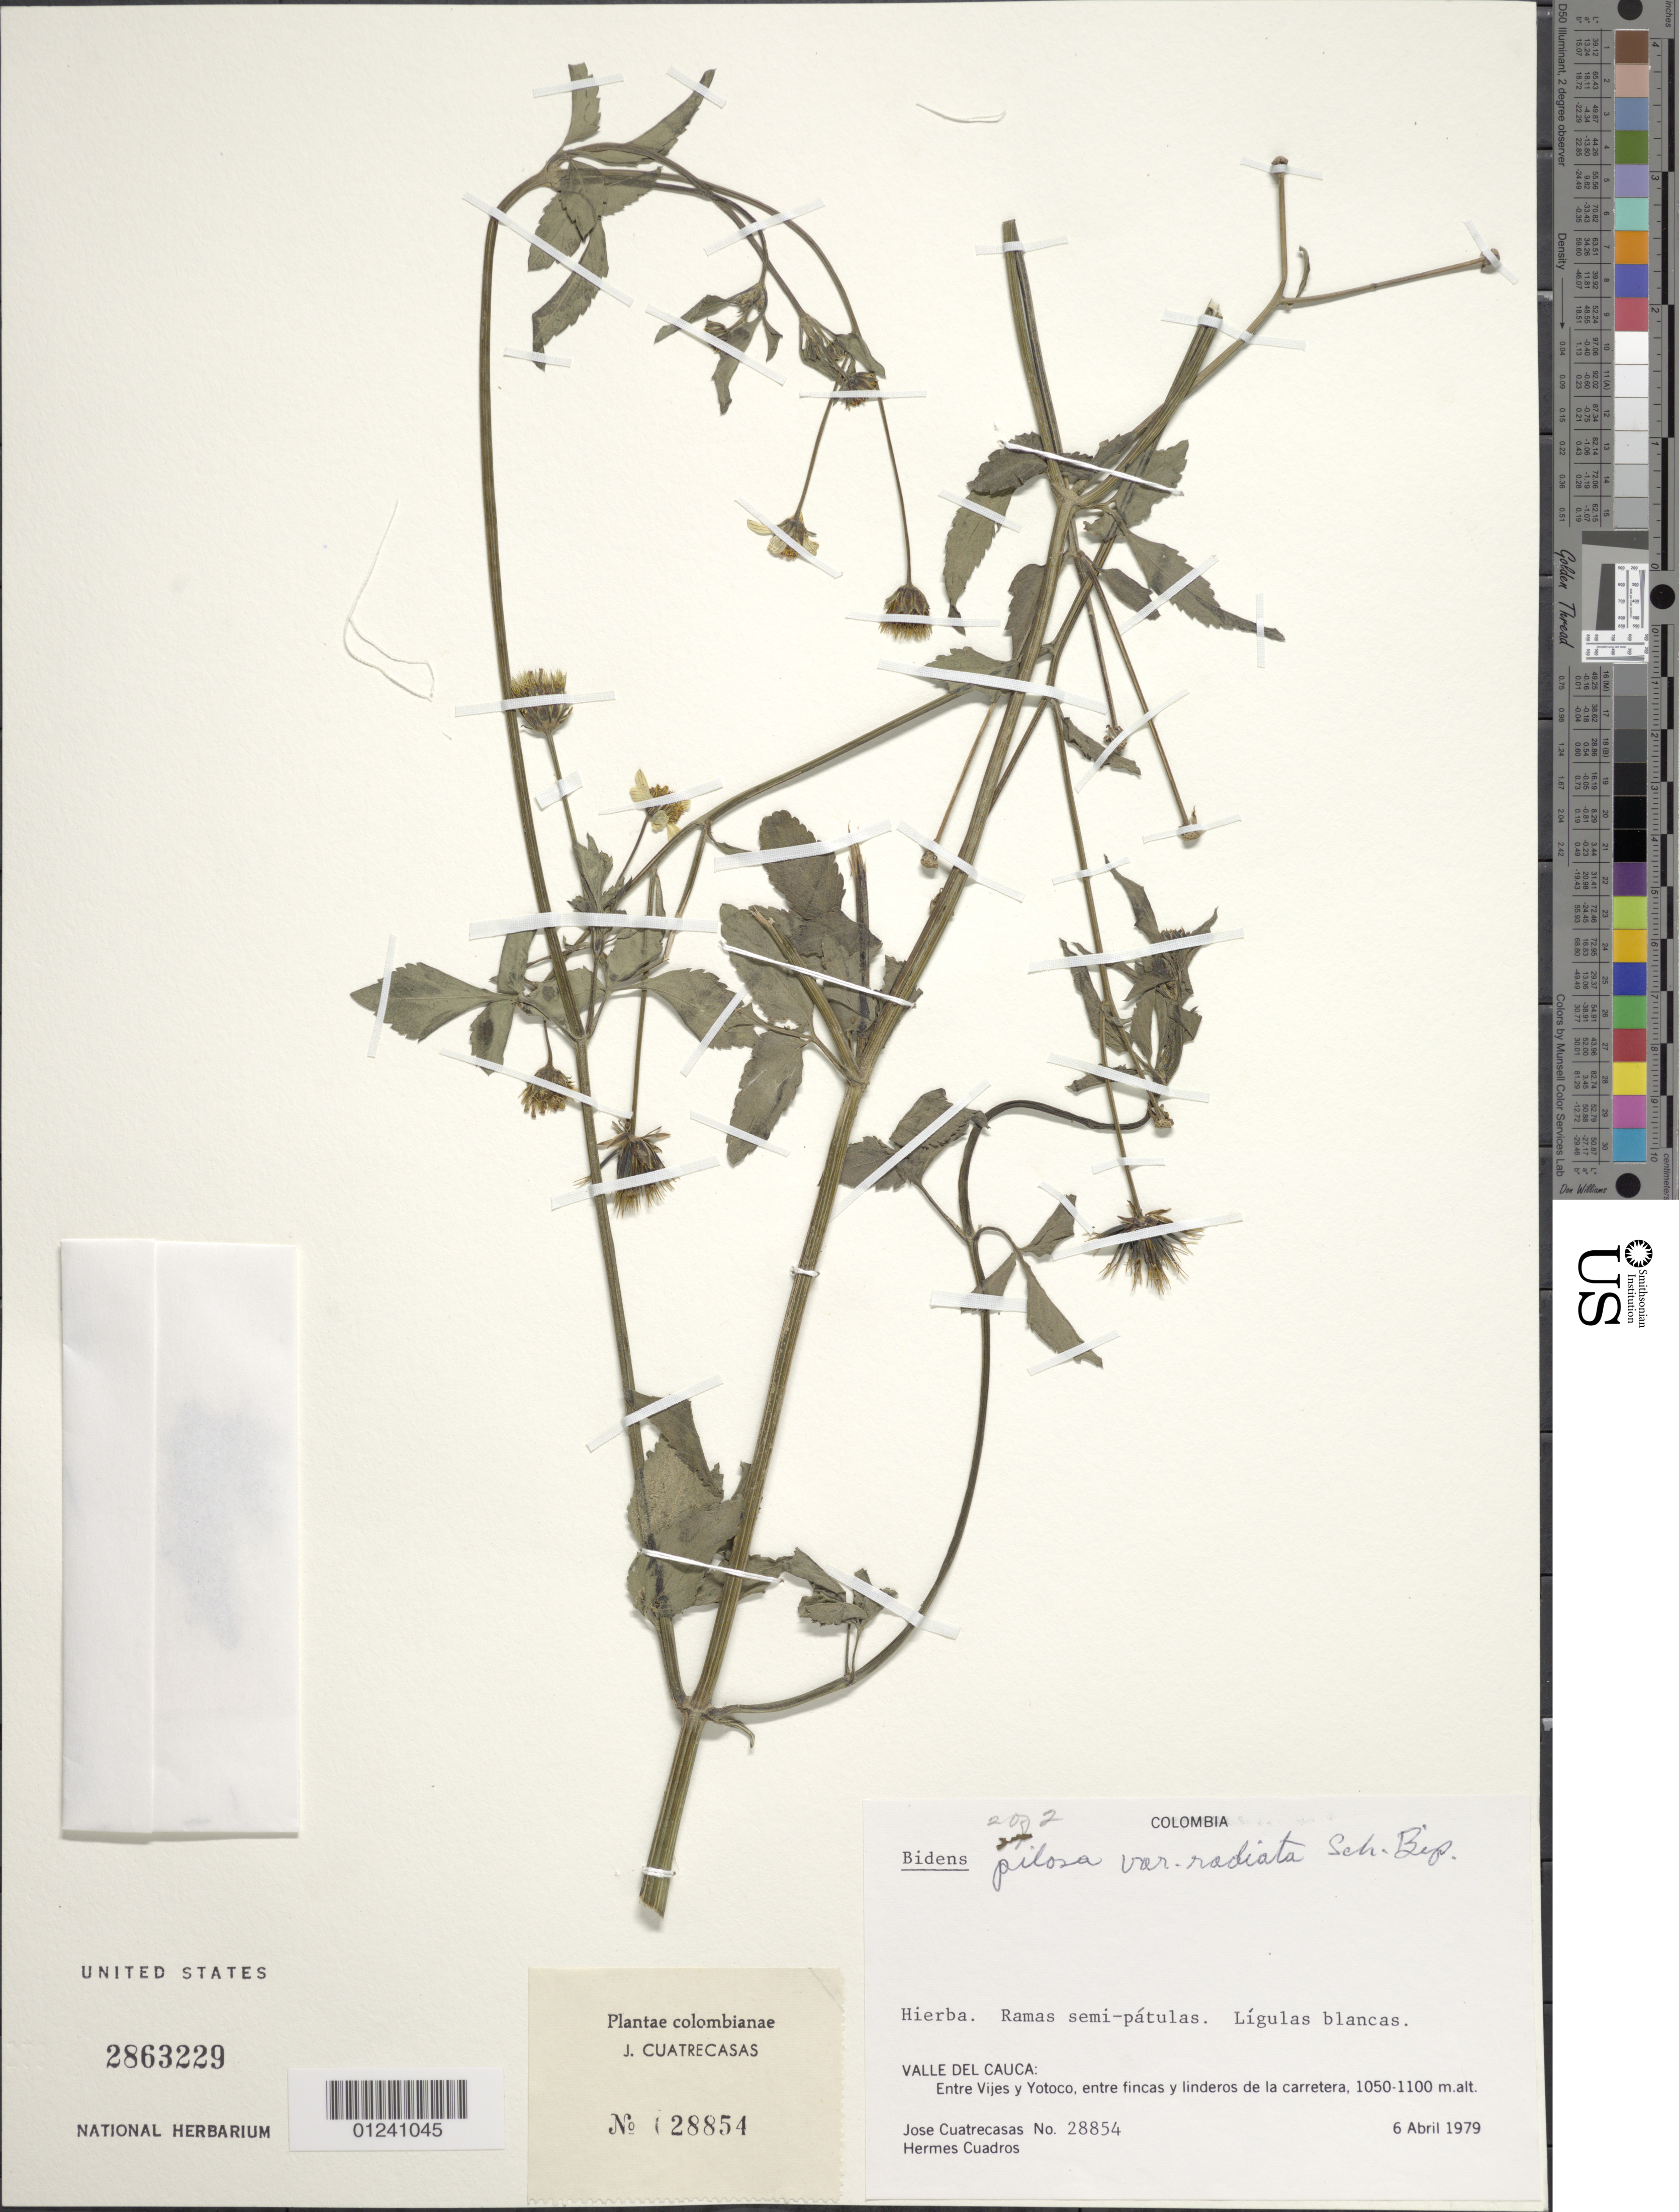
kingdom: Plantae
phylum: Tracheophyta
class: Magnoliopsida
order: Asterales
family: Asteraceae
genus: Bidens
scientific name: Bidens pilosa var. radiata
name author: (Sch. Bip.) J.A. Schmidt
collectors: J. Cuatrecasas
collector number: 28854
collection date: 1979-04-06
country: Colombia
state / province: Valle del Cauca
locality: Entre Vijes y Yotoco, entre fincas y linderos de la carretera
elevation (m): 1050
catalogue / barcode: US 2863229